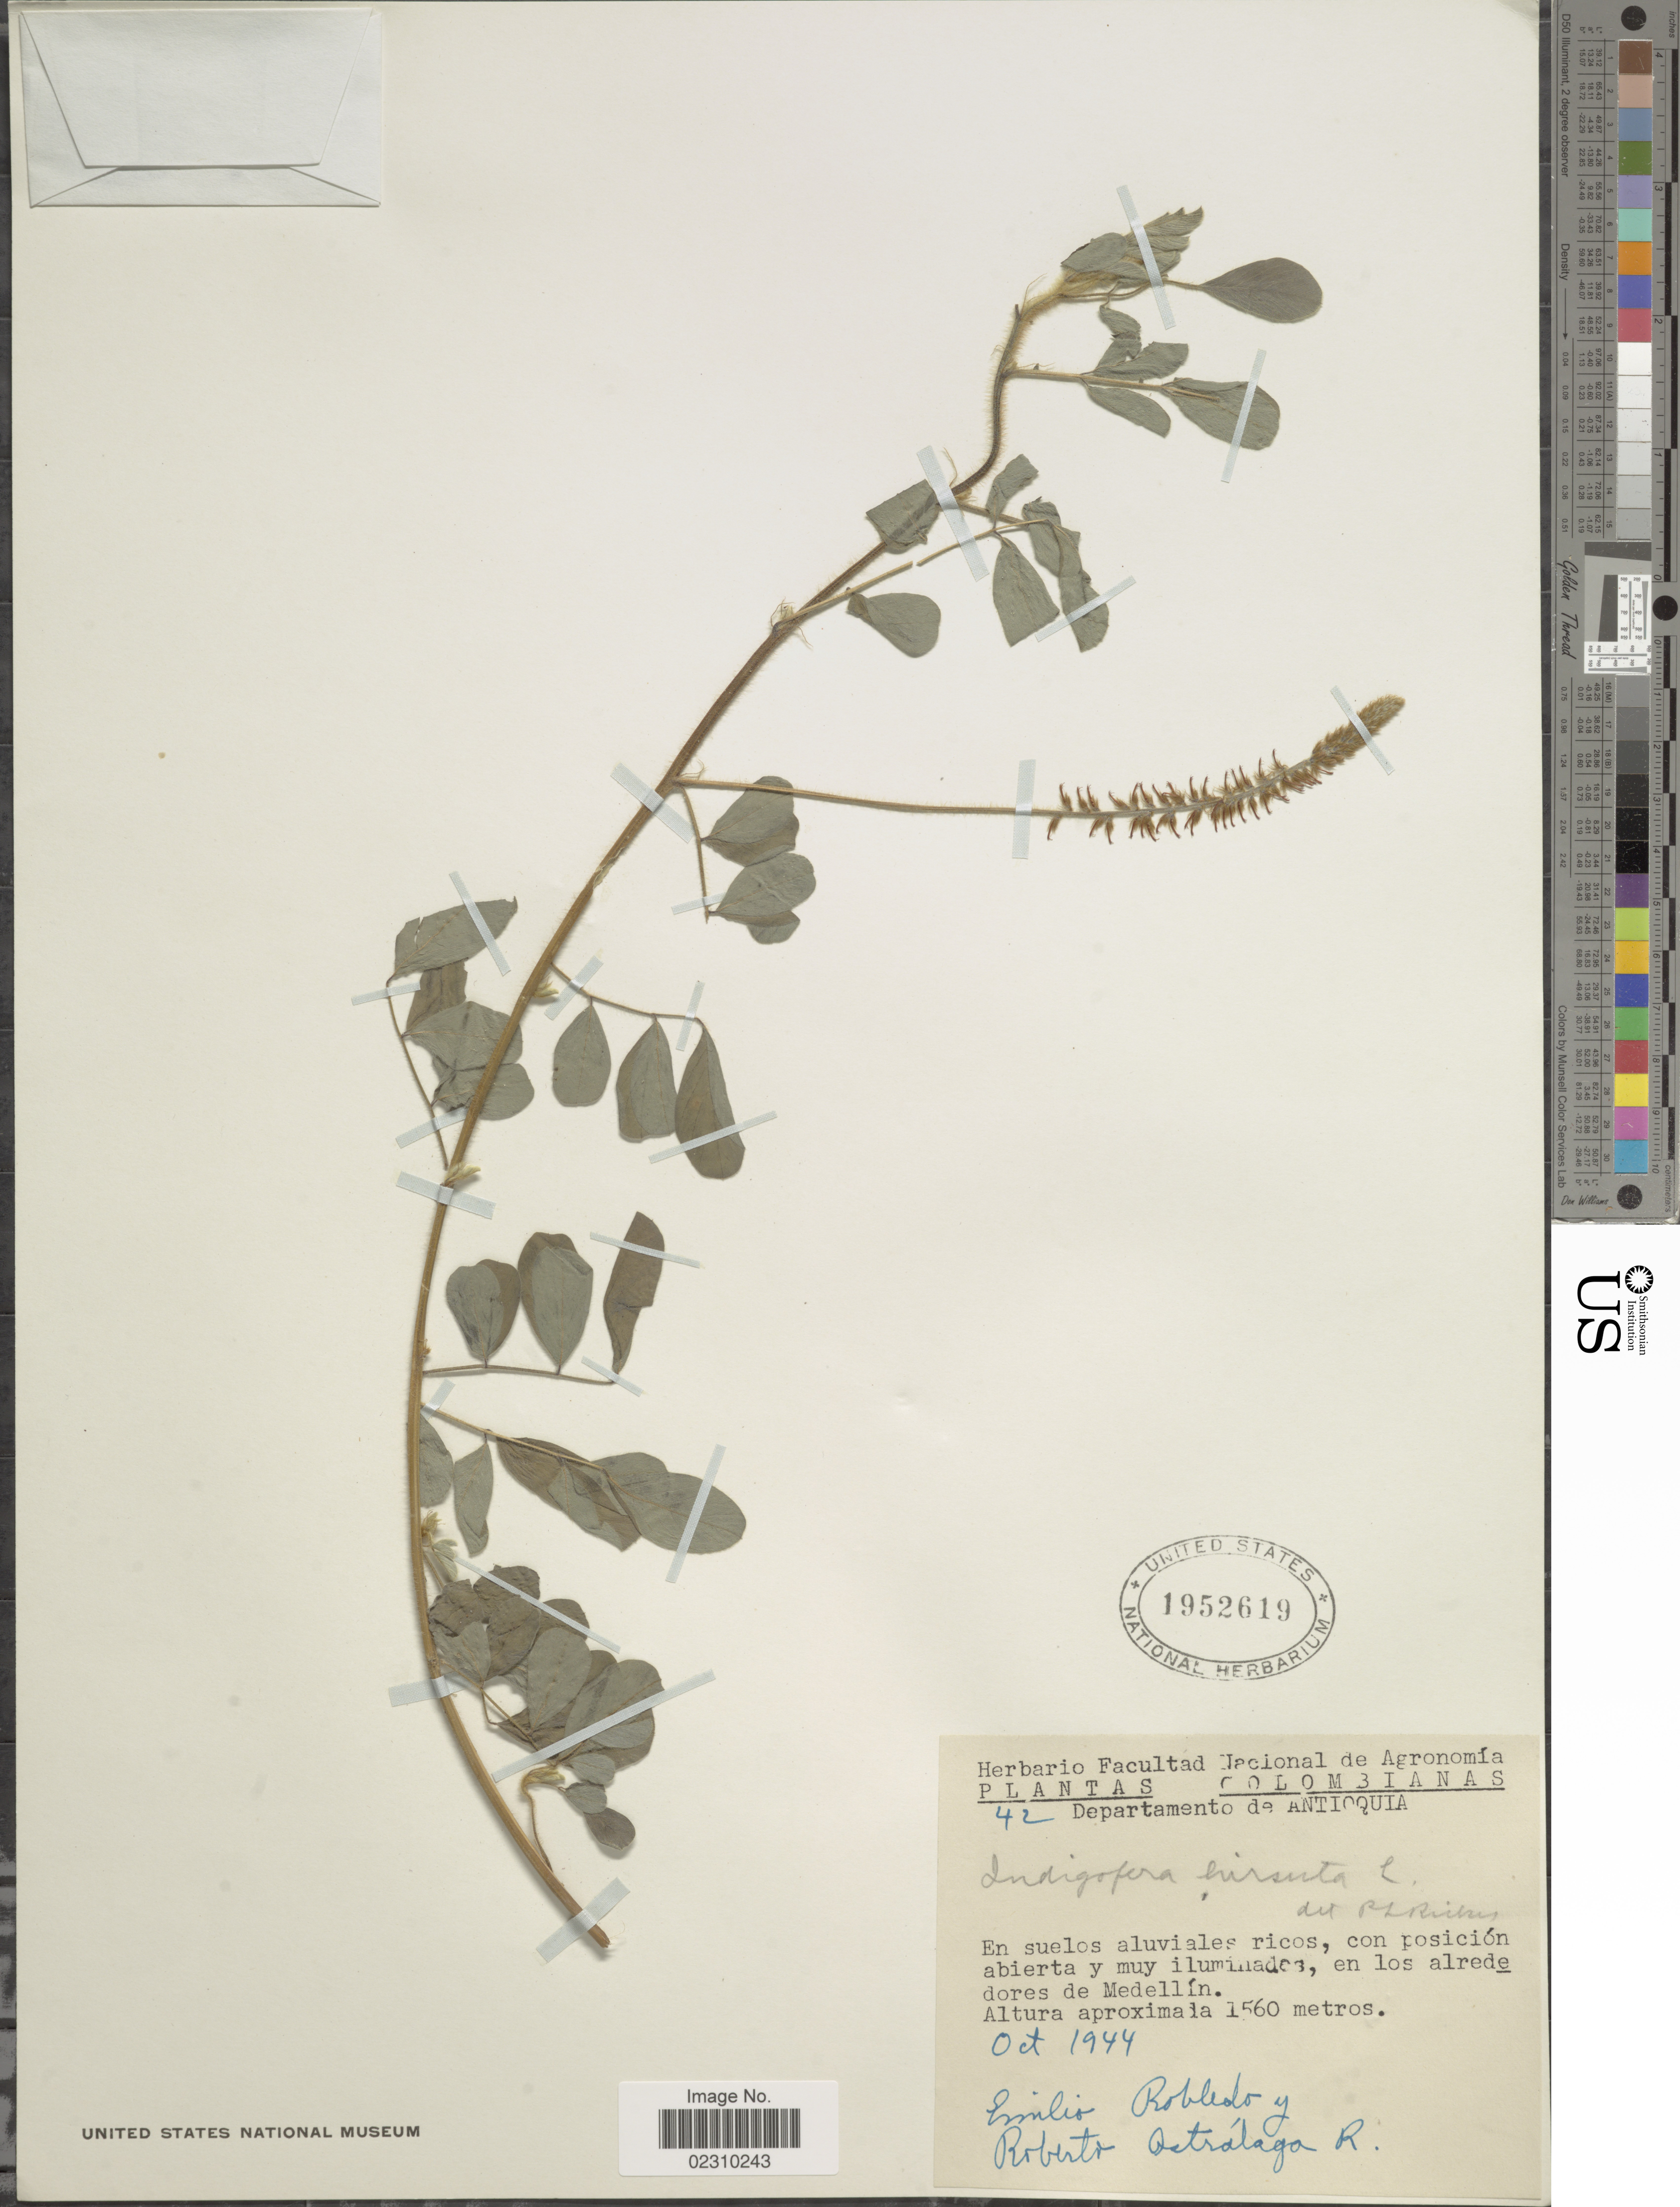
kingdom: Plantae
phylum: Tracheophyta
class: Magnoliopsida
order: Fabales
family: Fabaceae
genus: Indigofera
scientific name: Indigofera hirsuta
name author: L.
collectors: E. Robledo & R. Astralaga R.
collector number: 42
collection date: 1944-10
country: Colombia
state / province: Antioquia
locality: Antioquia, En los alrededores de Medellin.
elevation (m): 1560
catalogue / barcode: US 1952619